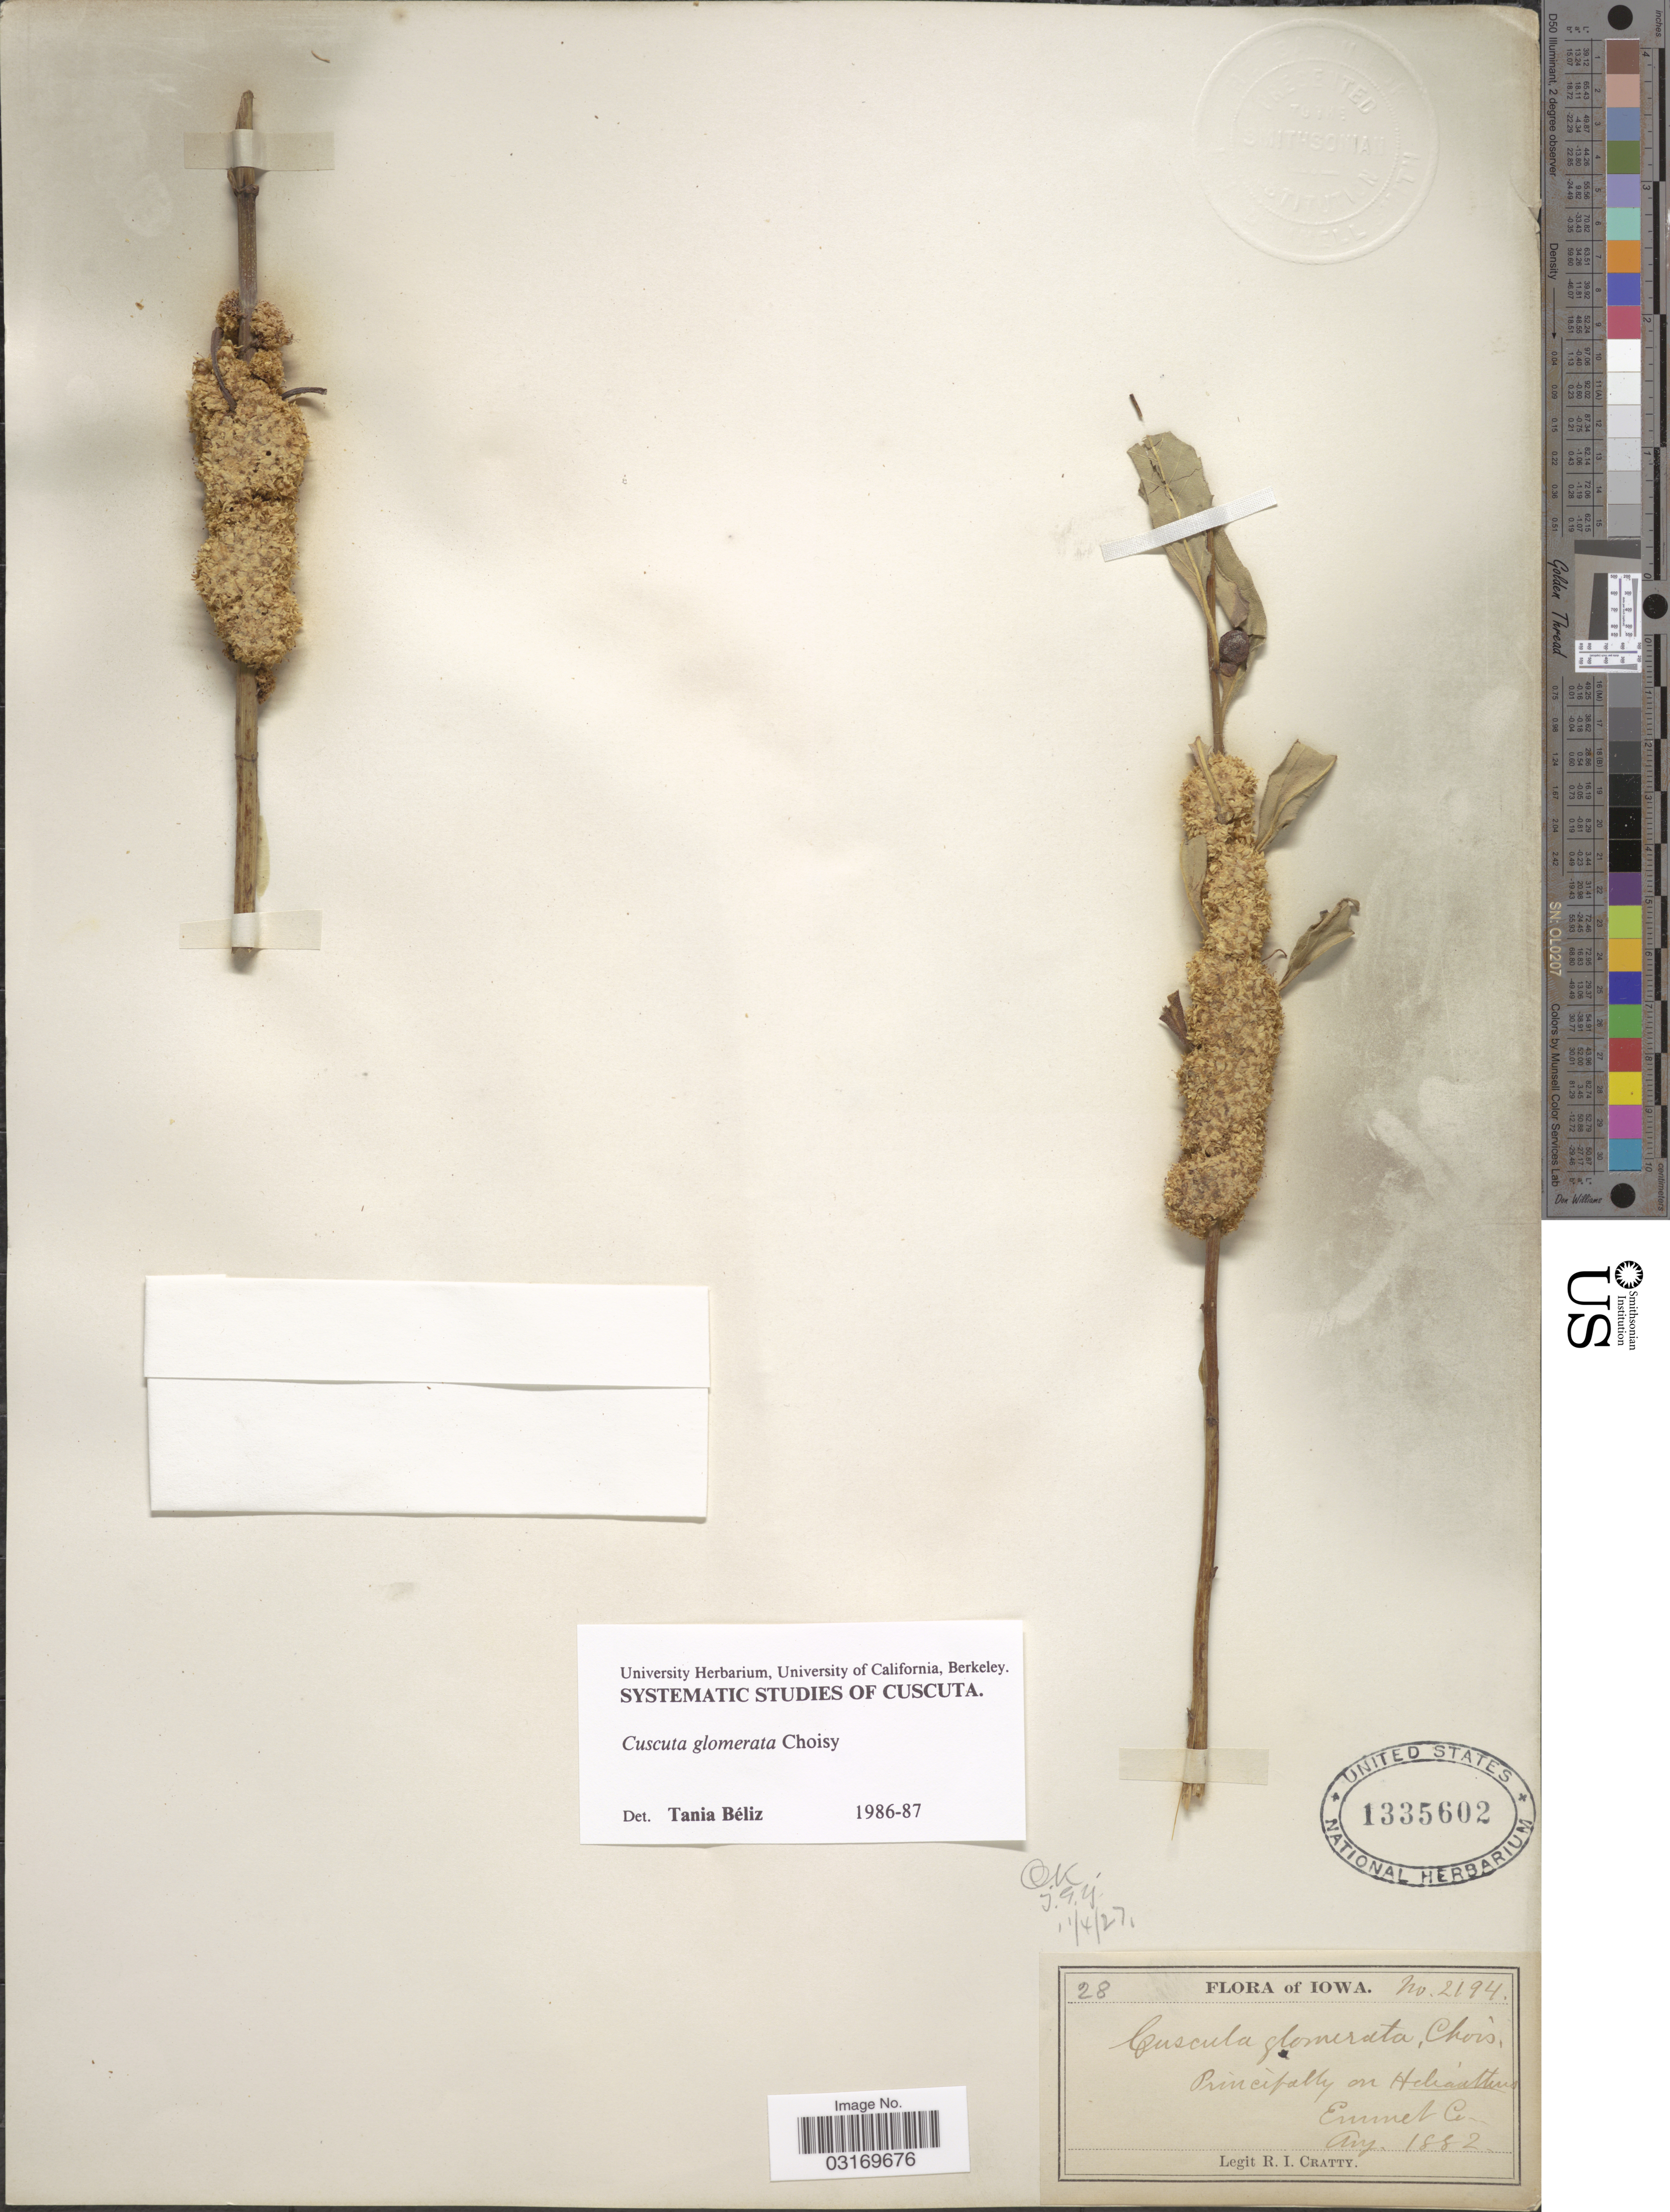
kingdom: Plantae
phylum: Tracheophyta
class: Magnoliopsida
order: Solanales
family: Convolvulaceae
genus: Cuscuta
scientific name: Cuscuta glomerata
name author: Chris.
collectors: R. Cratty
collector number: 2194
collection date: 1882-08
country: United States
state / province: Iowa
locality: Emmet Co.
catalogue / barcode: US 1335602